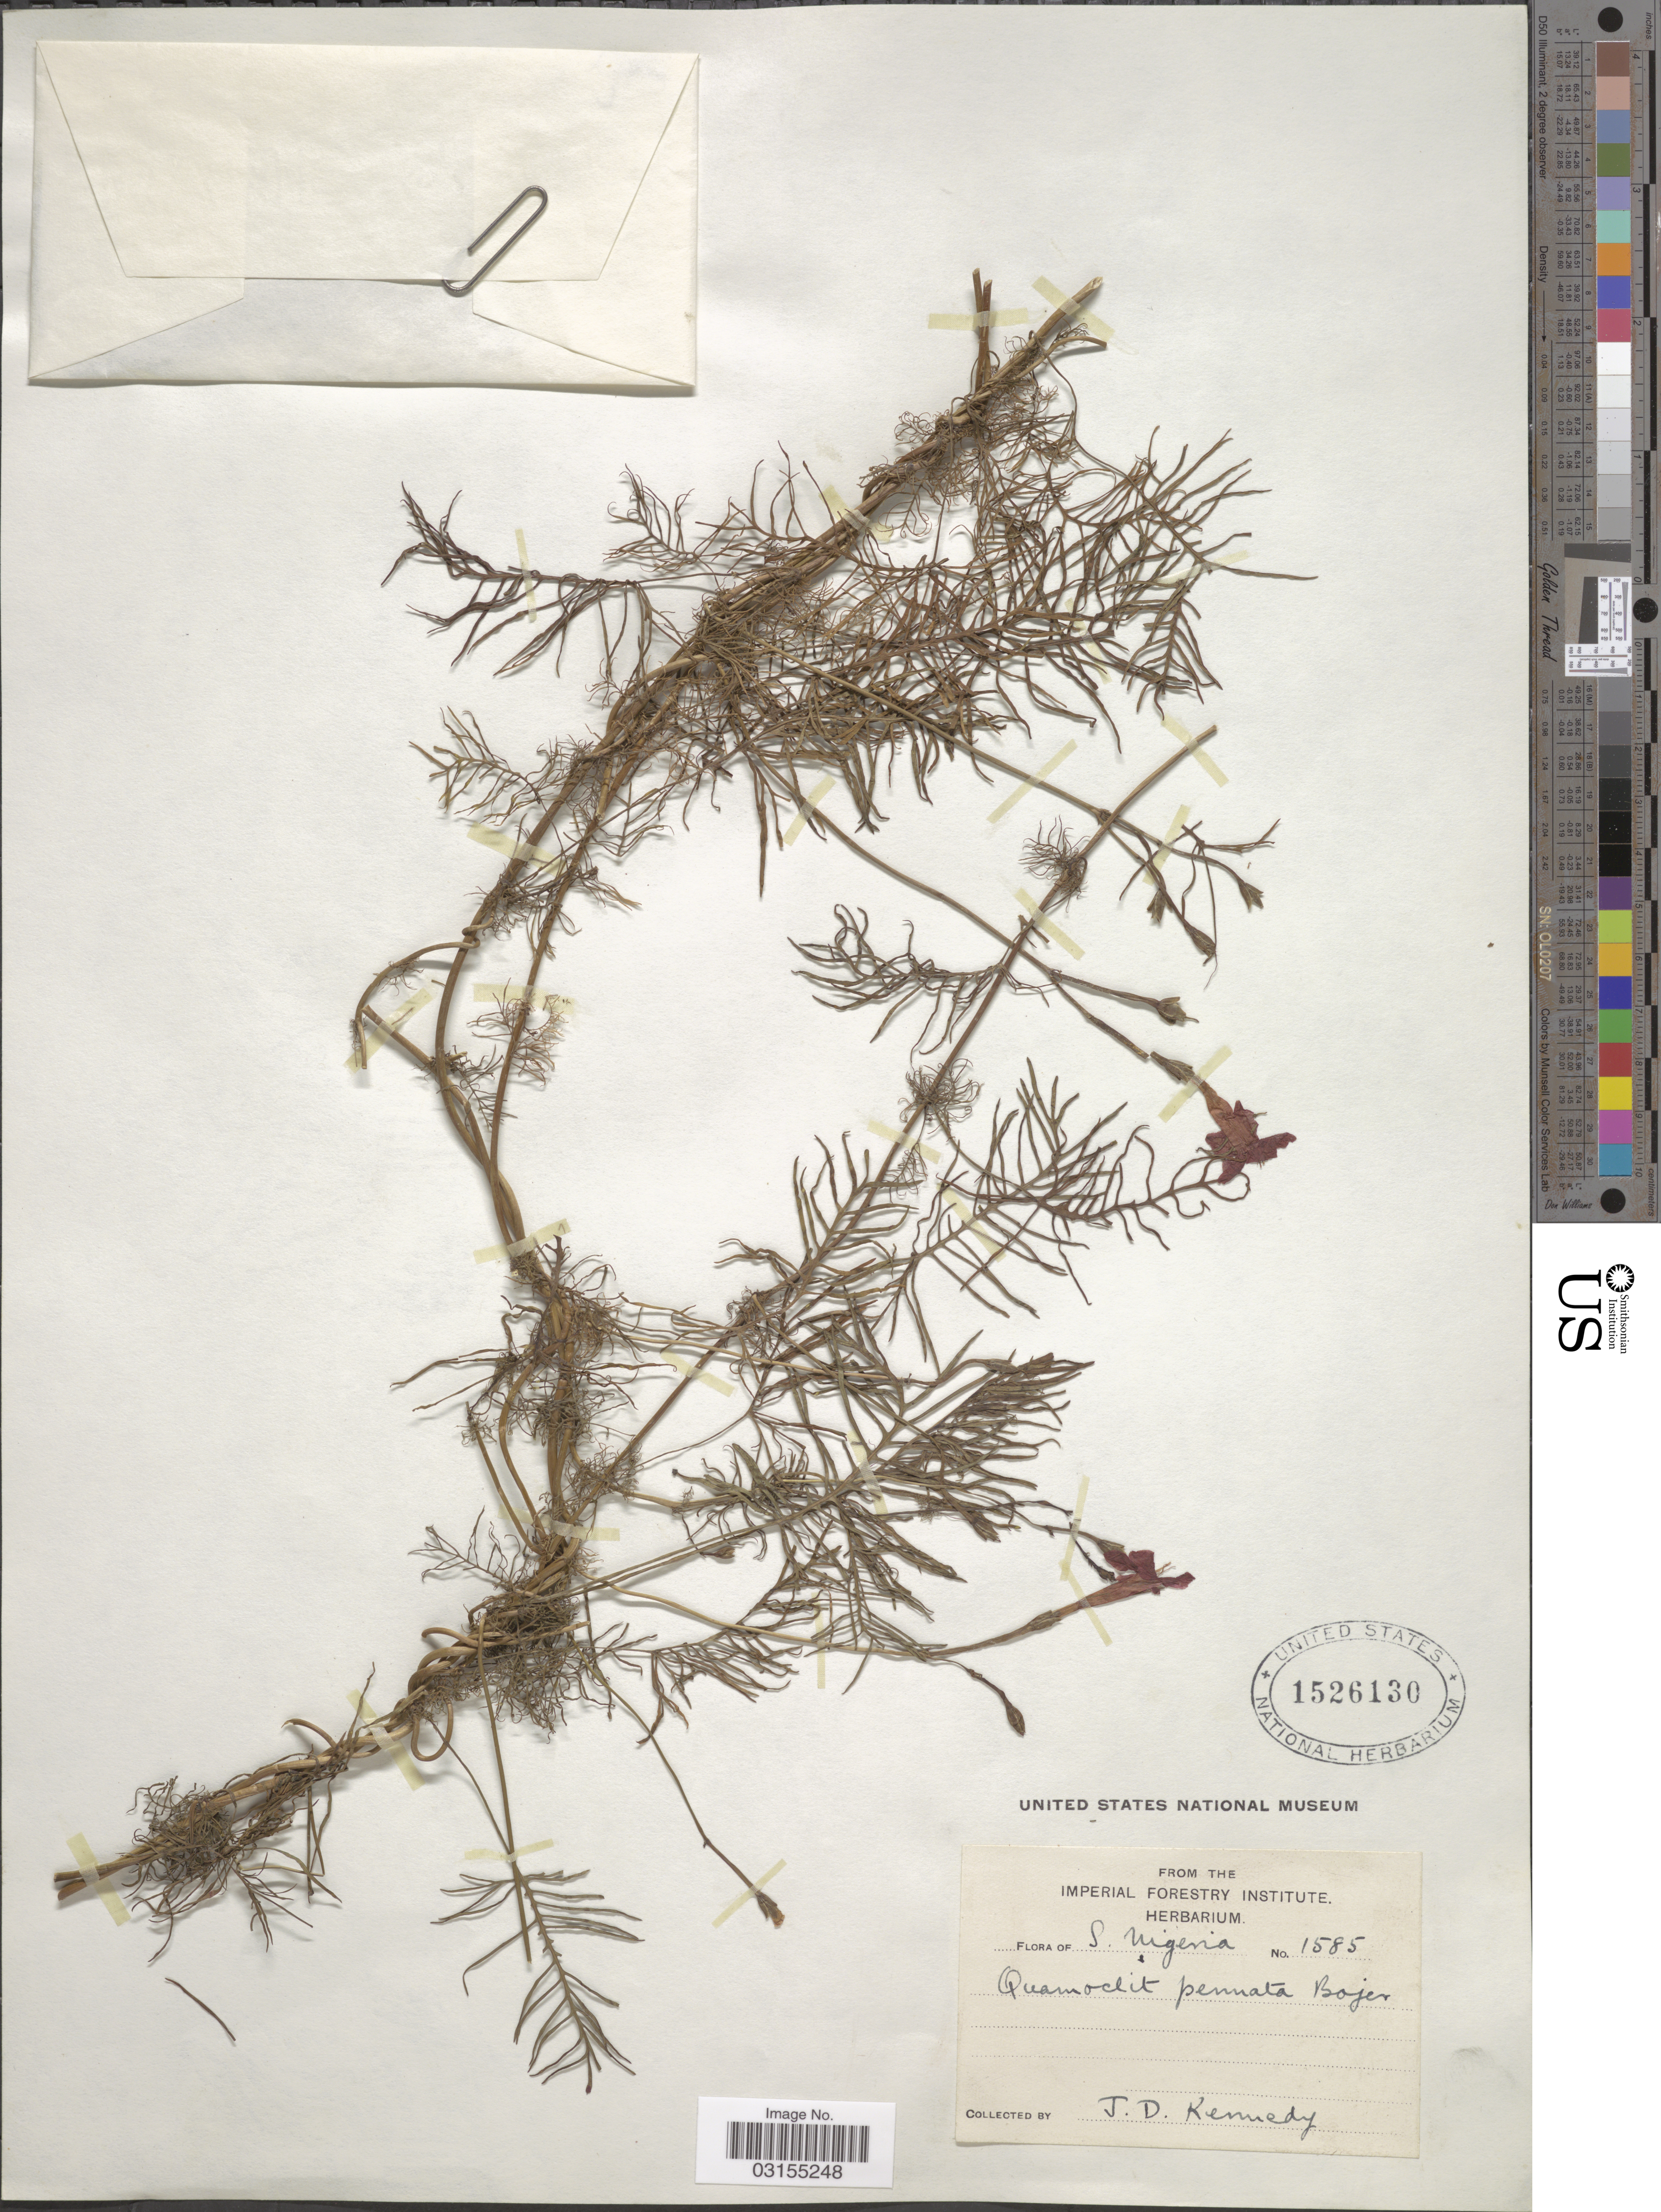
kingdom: Plantae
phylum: Tracheophyta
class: Magnoliopsida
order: Solanales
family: Convolvulaceae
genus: Ipomoea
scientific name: Ipomoea quamoclit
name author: L.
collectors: J. D. Kennedy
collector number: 1585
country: Nigeria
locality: S. Nigeria.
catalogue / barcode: US 1526130